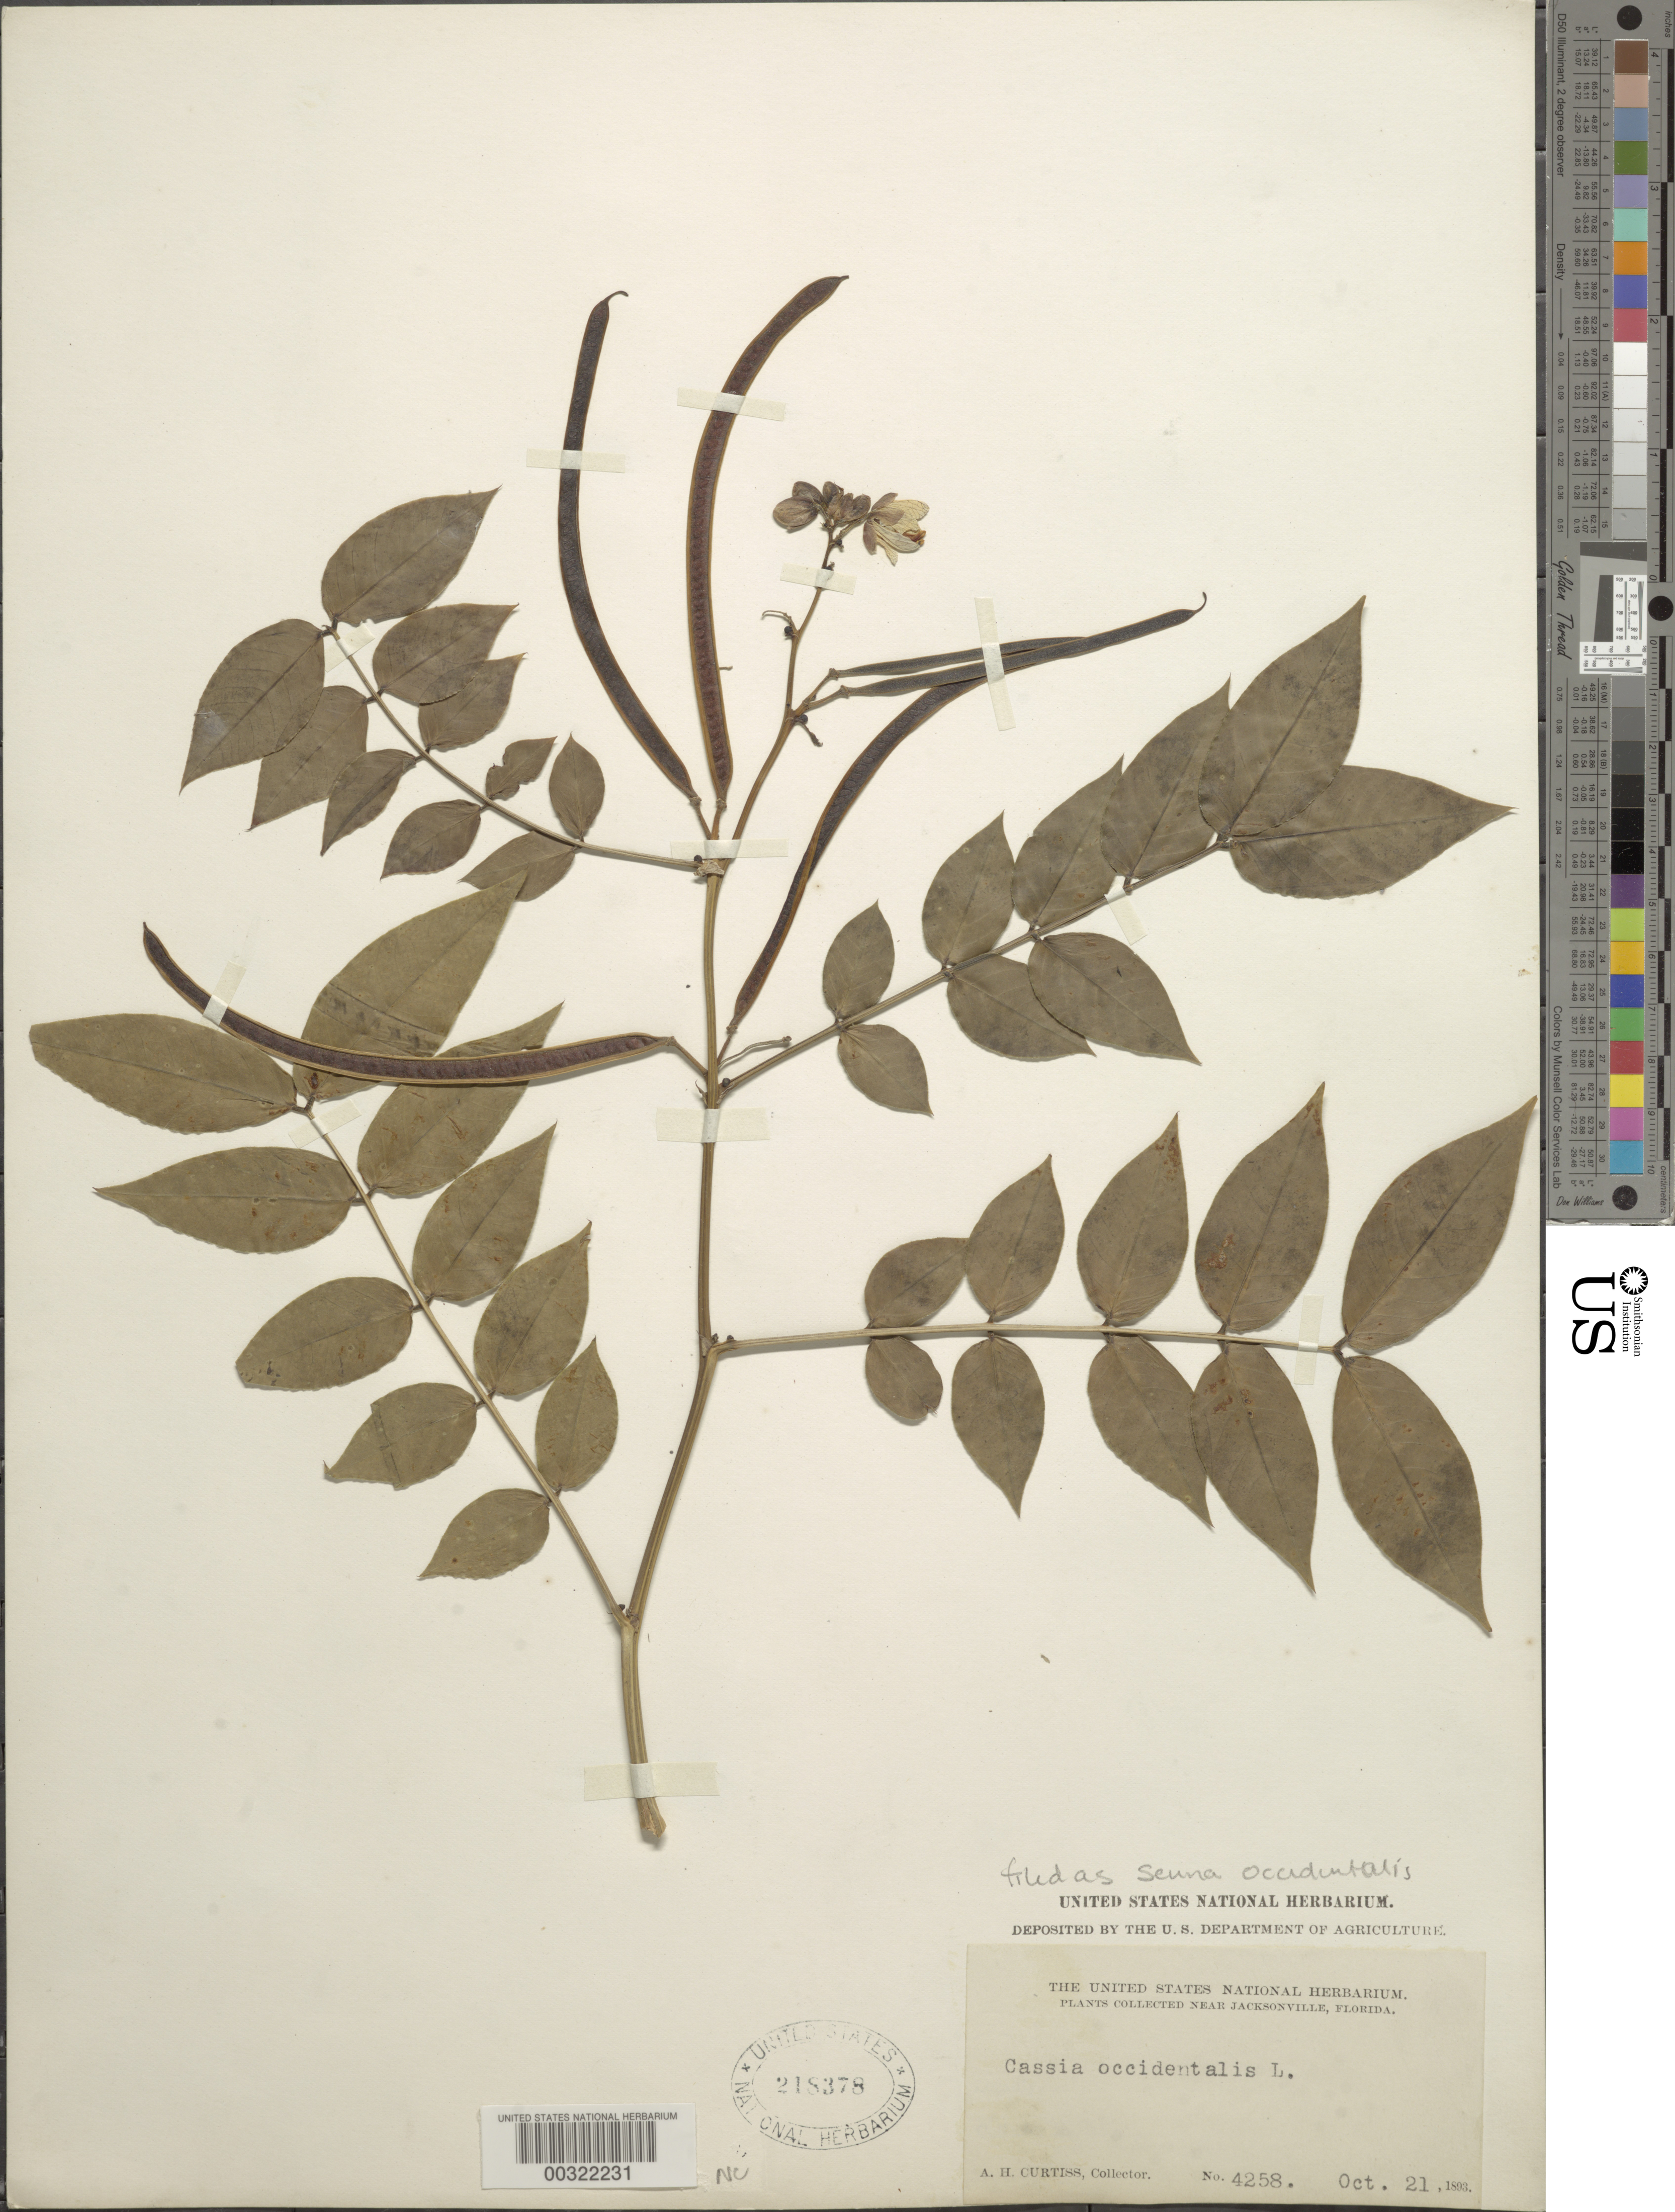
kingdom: Plantae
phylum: Tracheophyta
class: Magnoliopsida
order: Fabales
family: Fabaceae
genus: Senna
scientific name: Senna occidentalis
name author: (L.) Link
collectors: A. H. Curtiss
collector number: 4258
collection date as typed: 21 Oct 1893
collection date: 1893-10-21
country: United States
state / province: Florida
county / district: Duval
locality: Near jacksonville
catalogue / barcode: US 218378